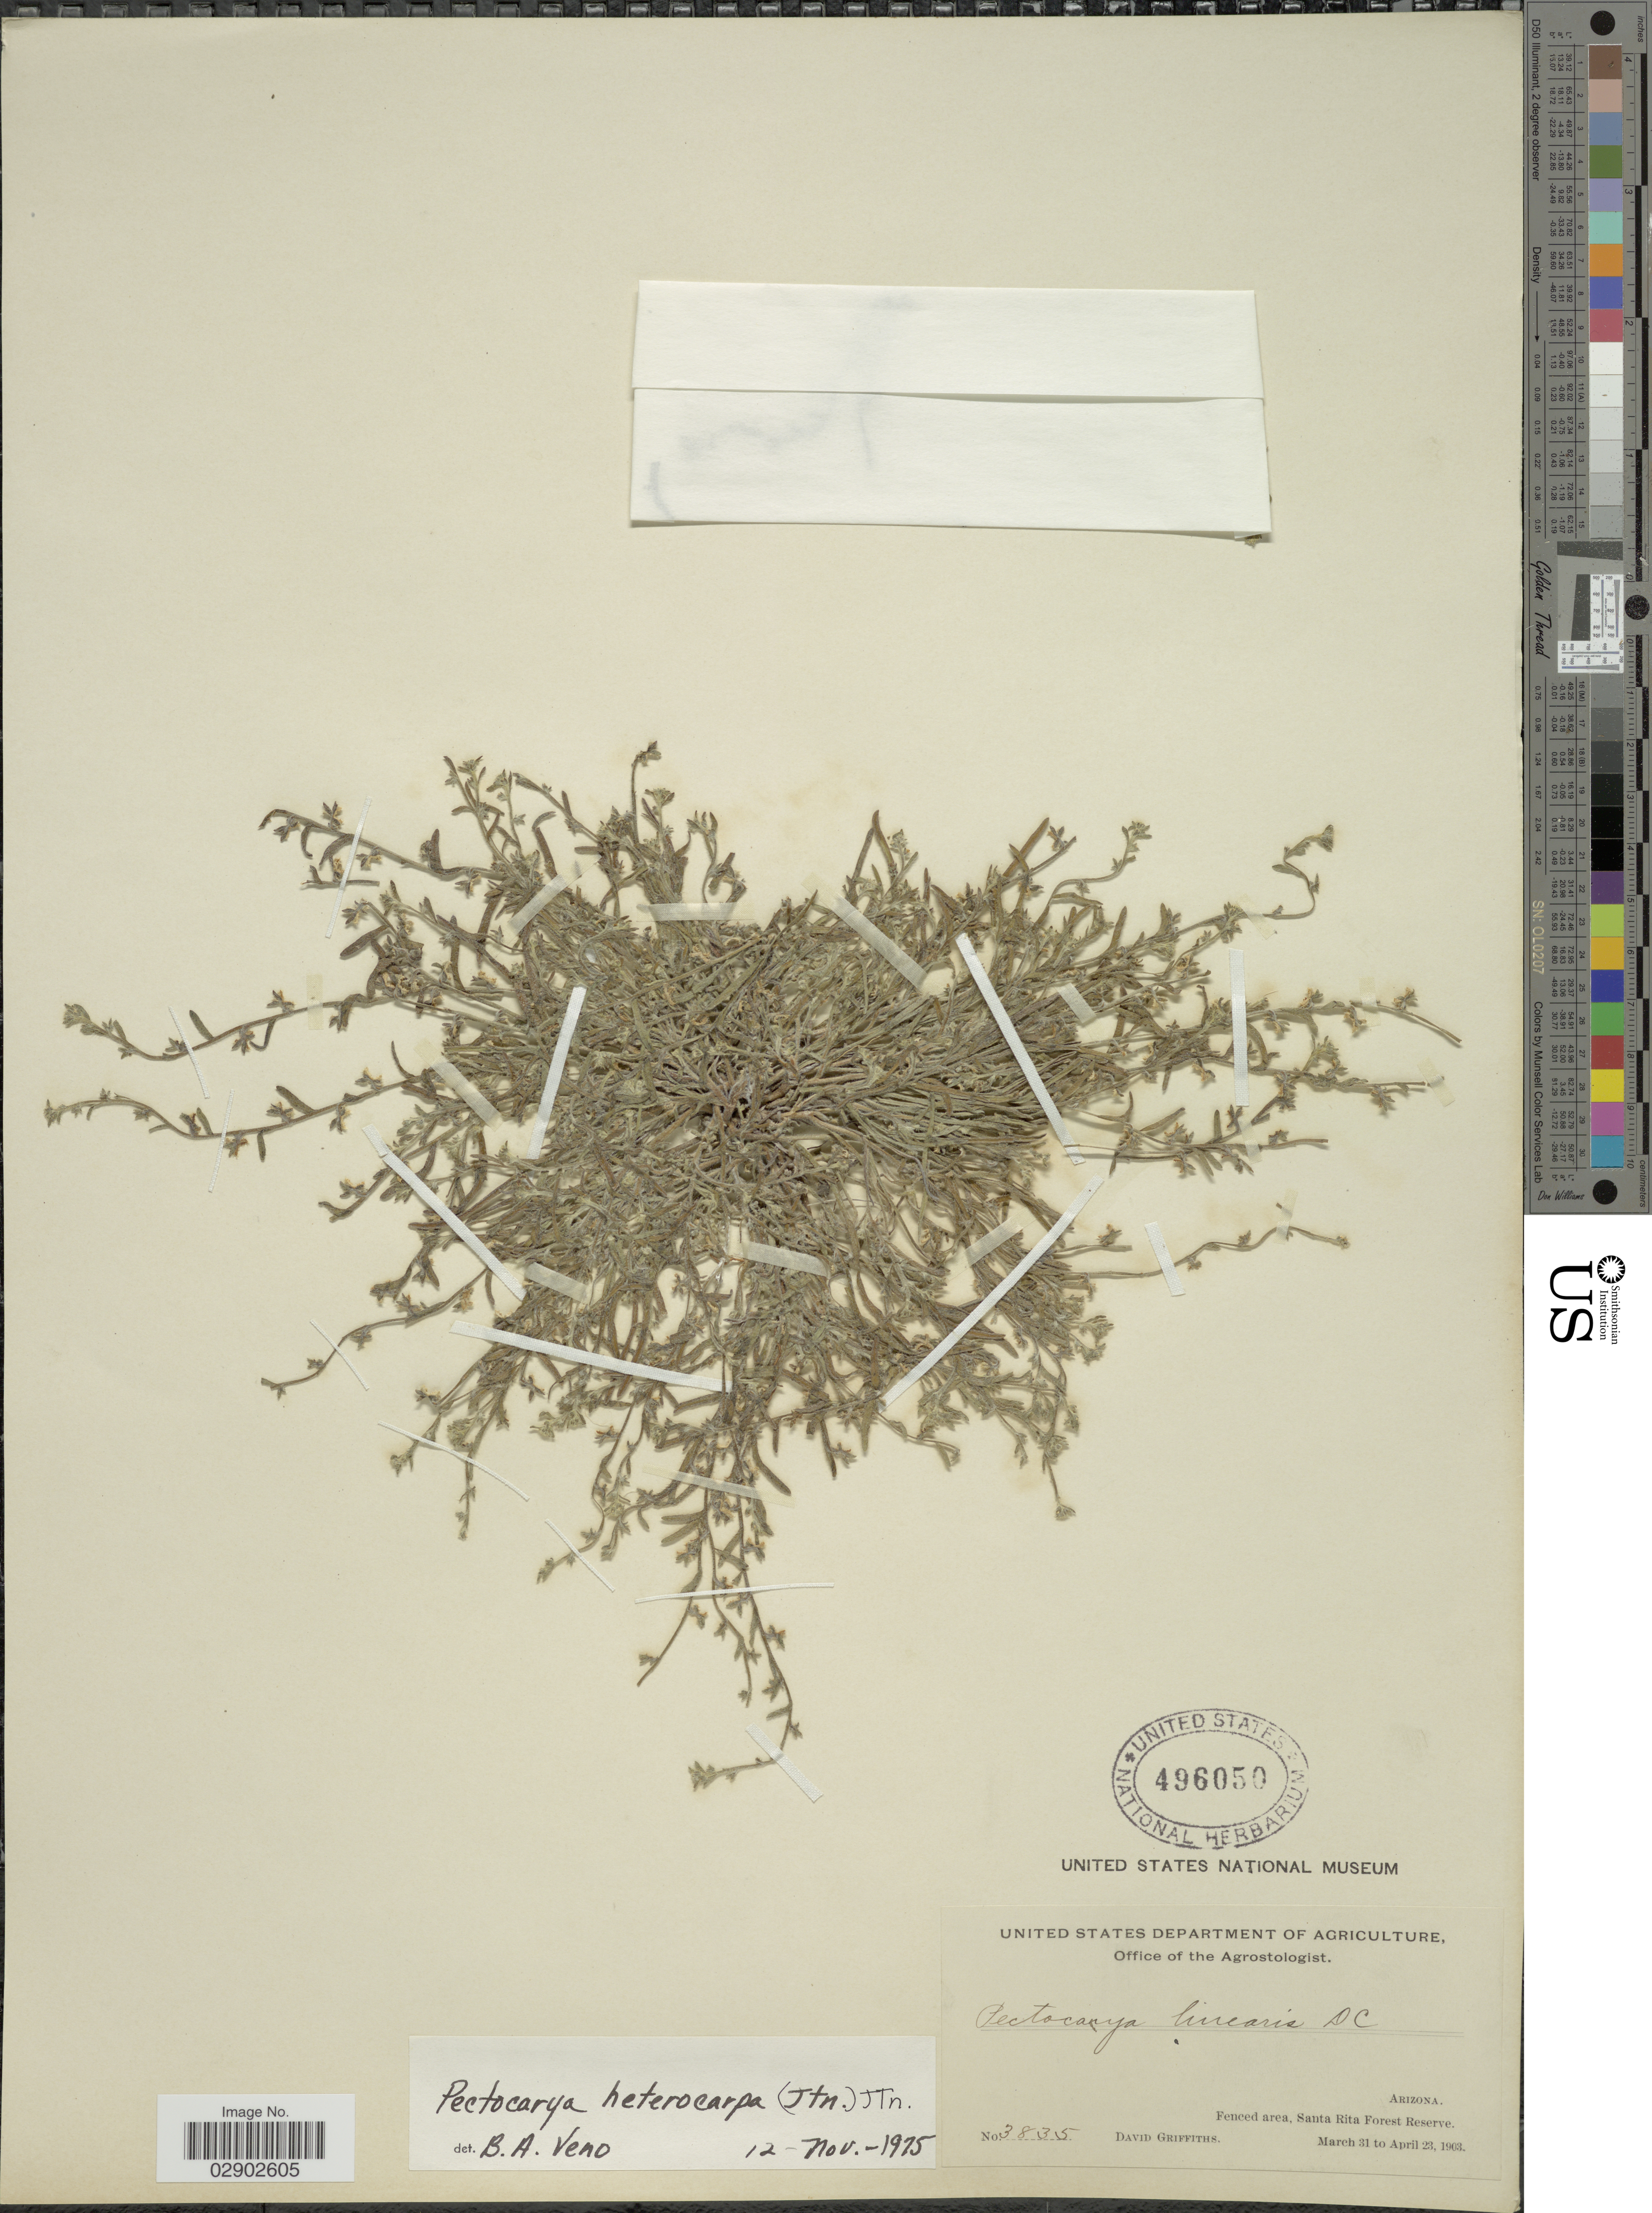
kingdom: Plantae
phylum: Tracheophyta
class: Magnoliopsida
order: Boraginales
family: Boraginaceae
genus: Pectocarya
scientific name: Pectocarya heterocarpa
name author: (I.M. Johnst.) I.M. Johnst.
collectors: D. Griffiths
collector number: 3835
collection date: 1903-03-31/1903-04-23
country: United States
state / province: Arizona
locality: Fenced area, Santa Rita Forest Reserve.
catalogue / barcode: US 496050